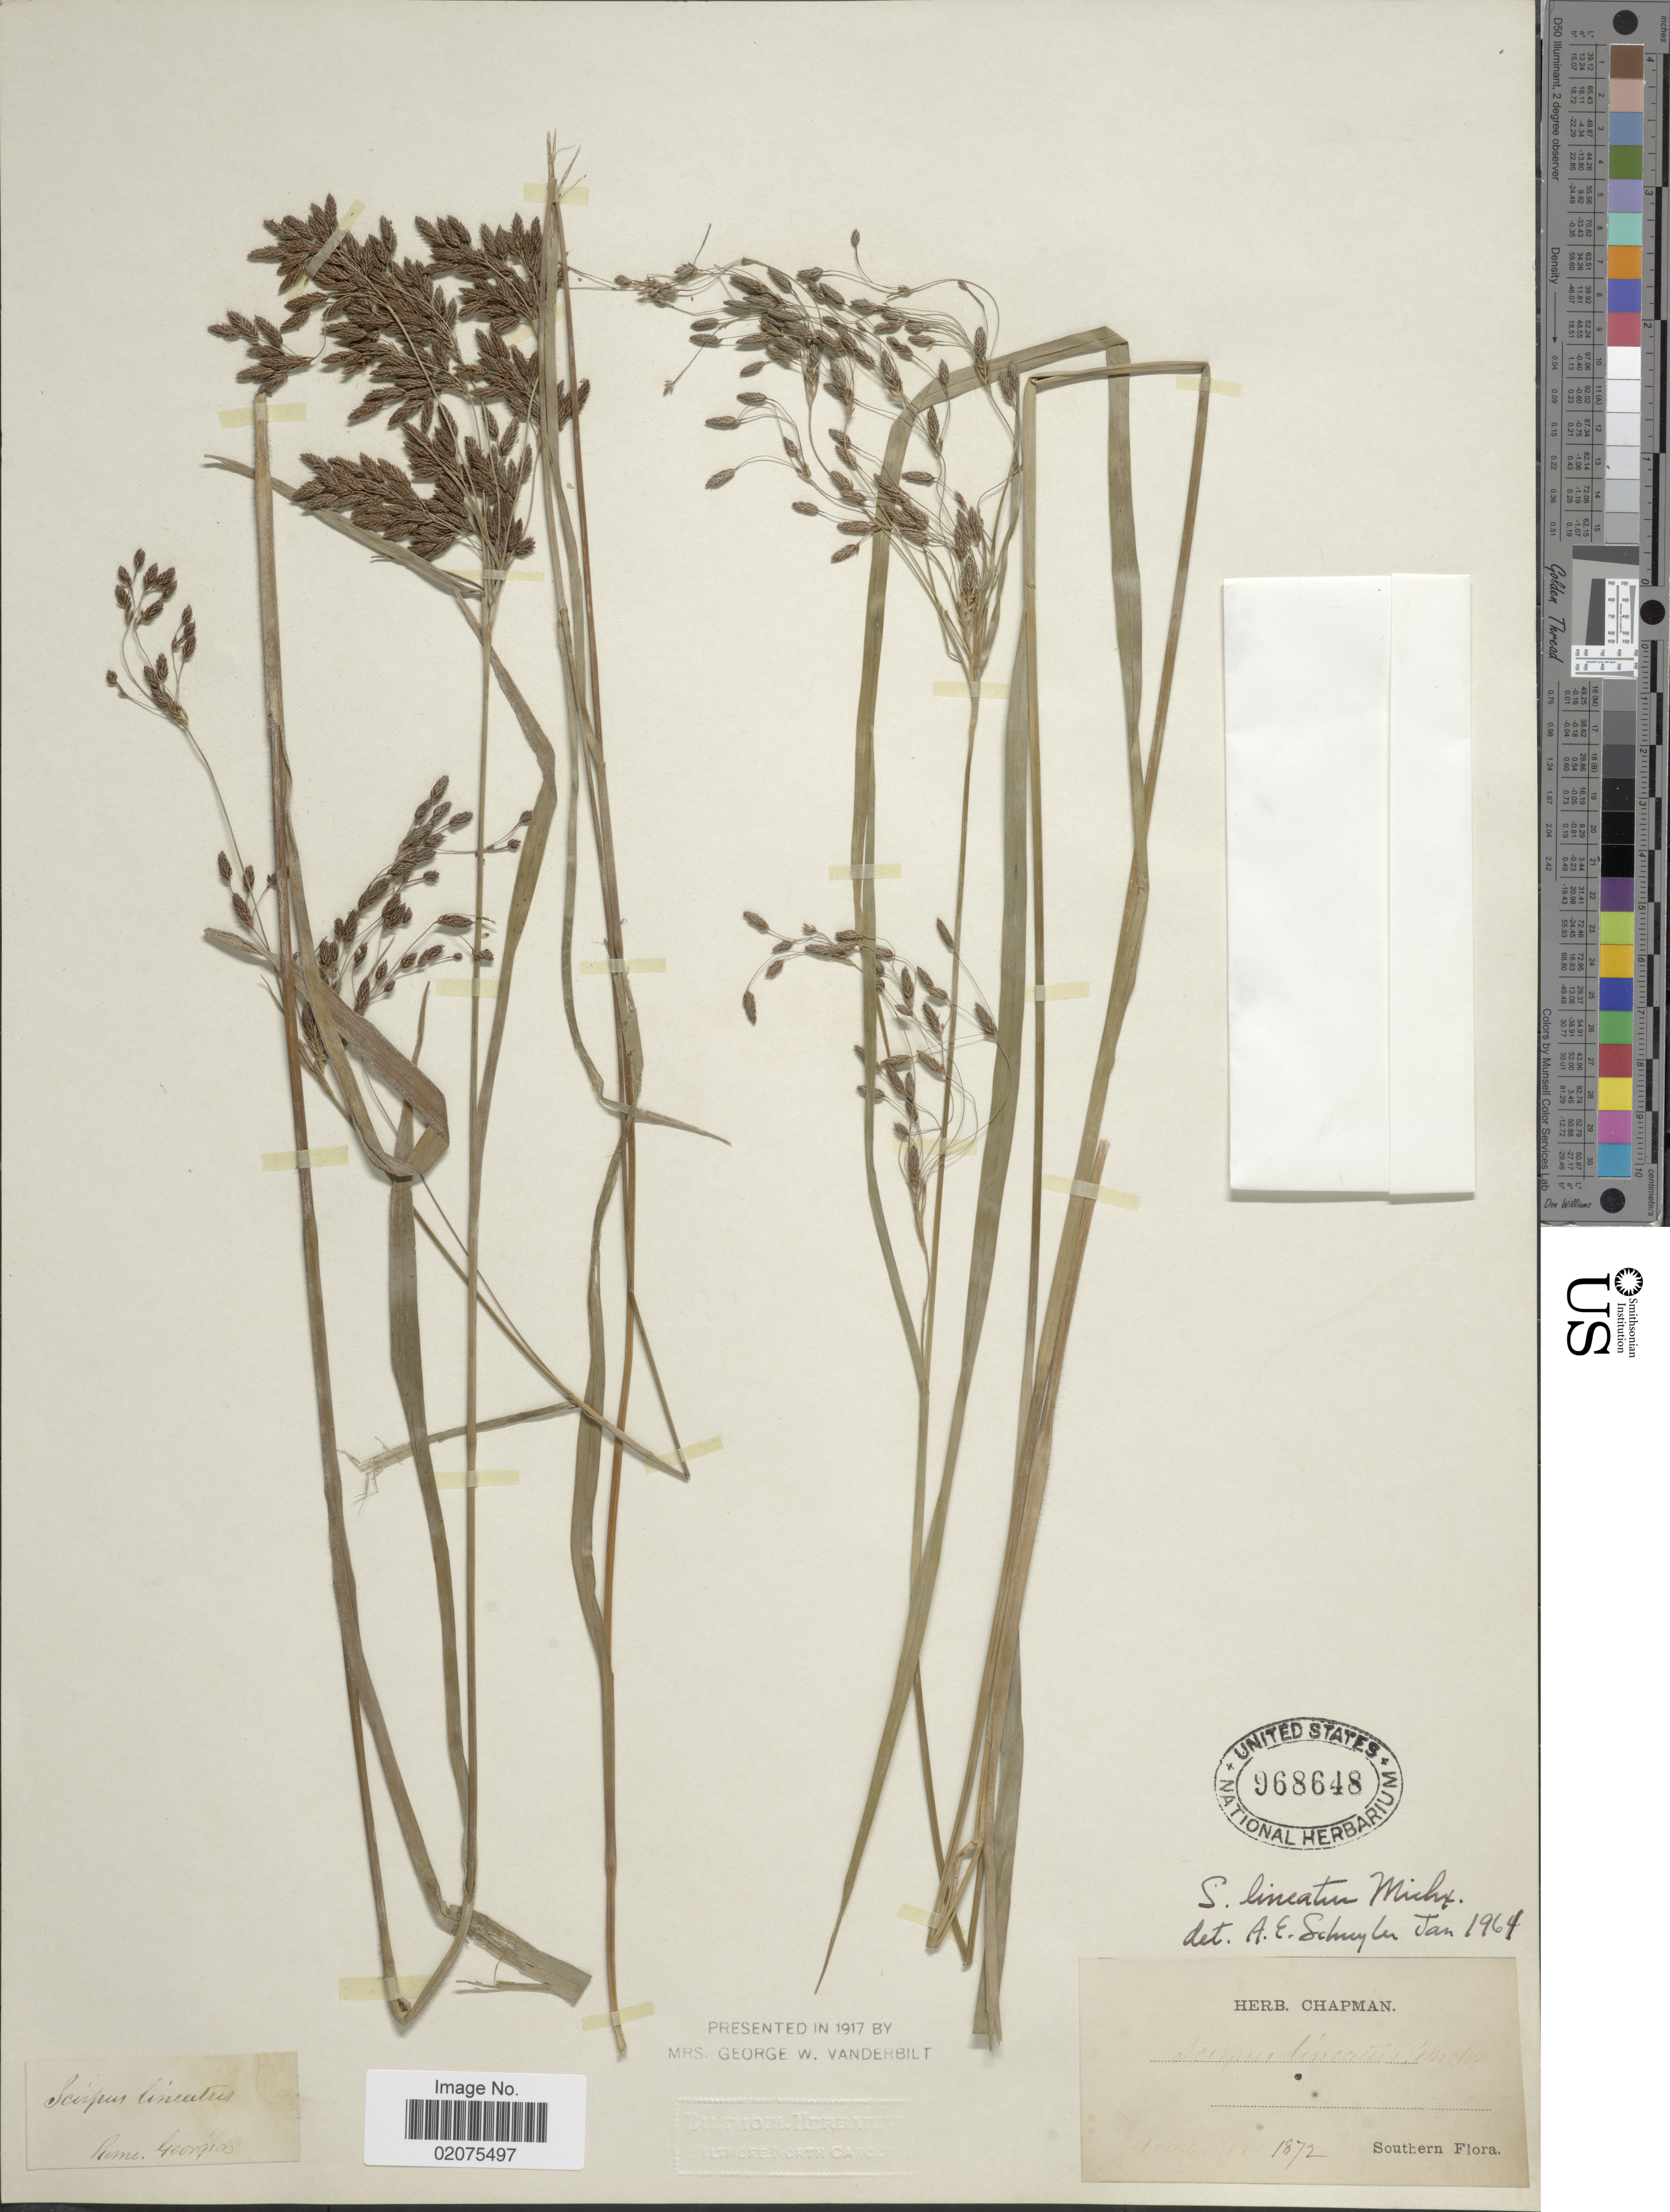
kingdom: Plantae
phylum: Tracheophyta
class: Liliopsida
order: Poales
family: Cyperaceae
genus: Scirpus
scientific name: Scirpus lineatus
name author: Michx.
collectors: ex herb. Chapman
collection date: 1872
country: United States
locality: Southern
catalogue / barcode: US 968648